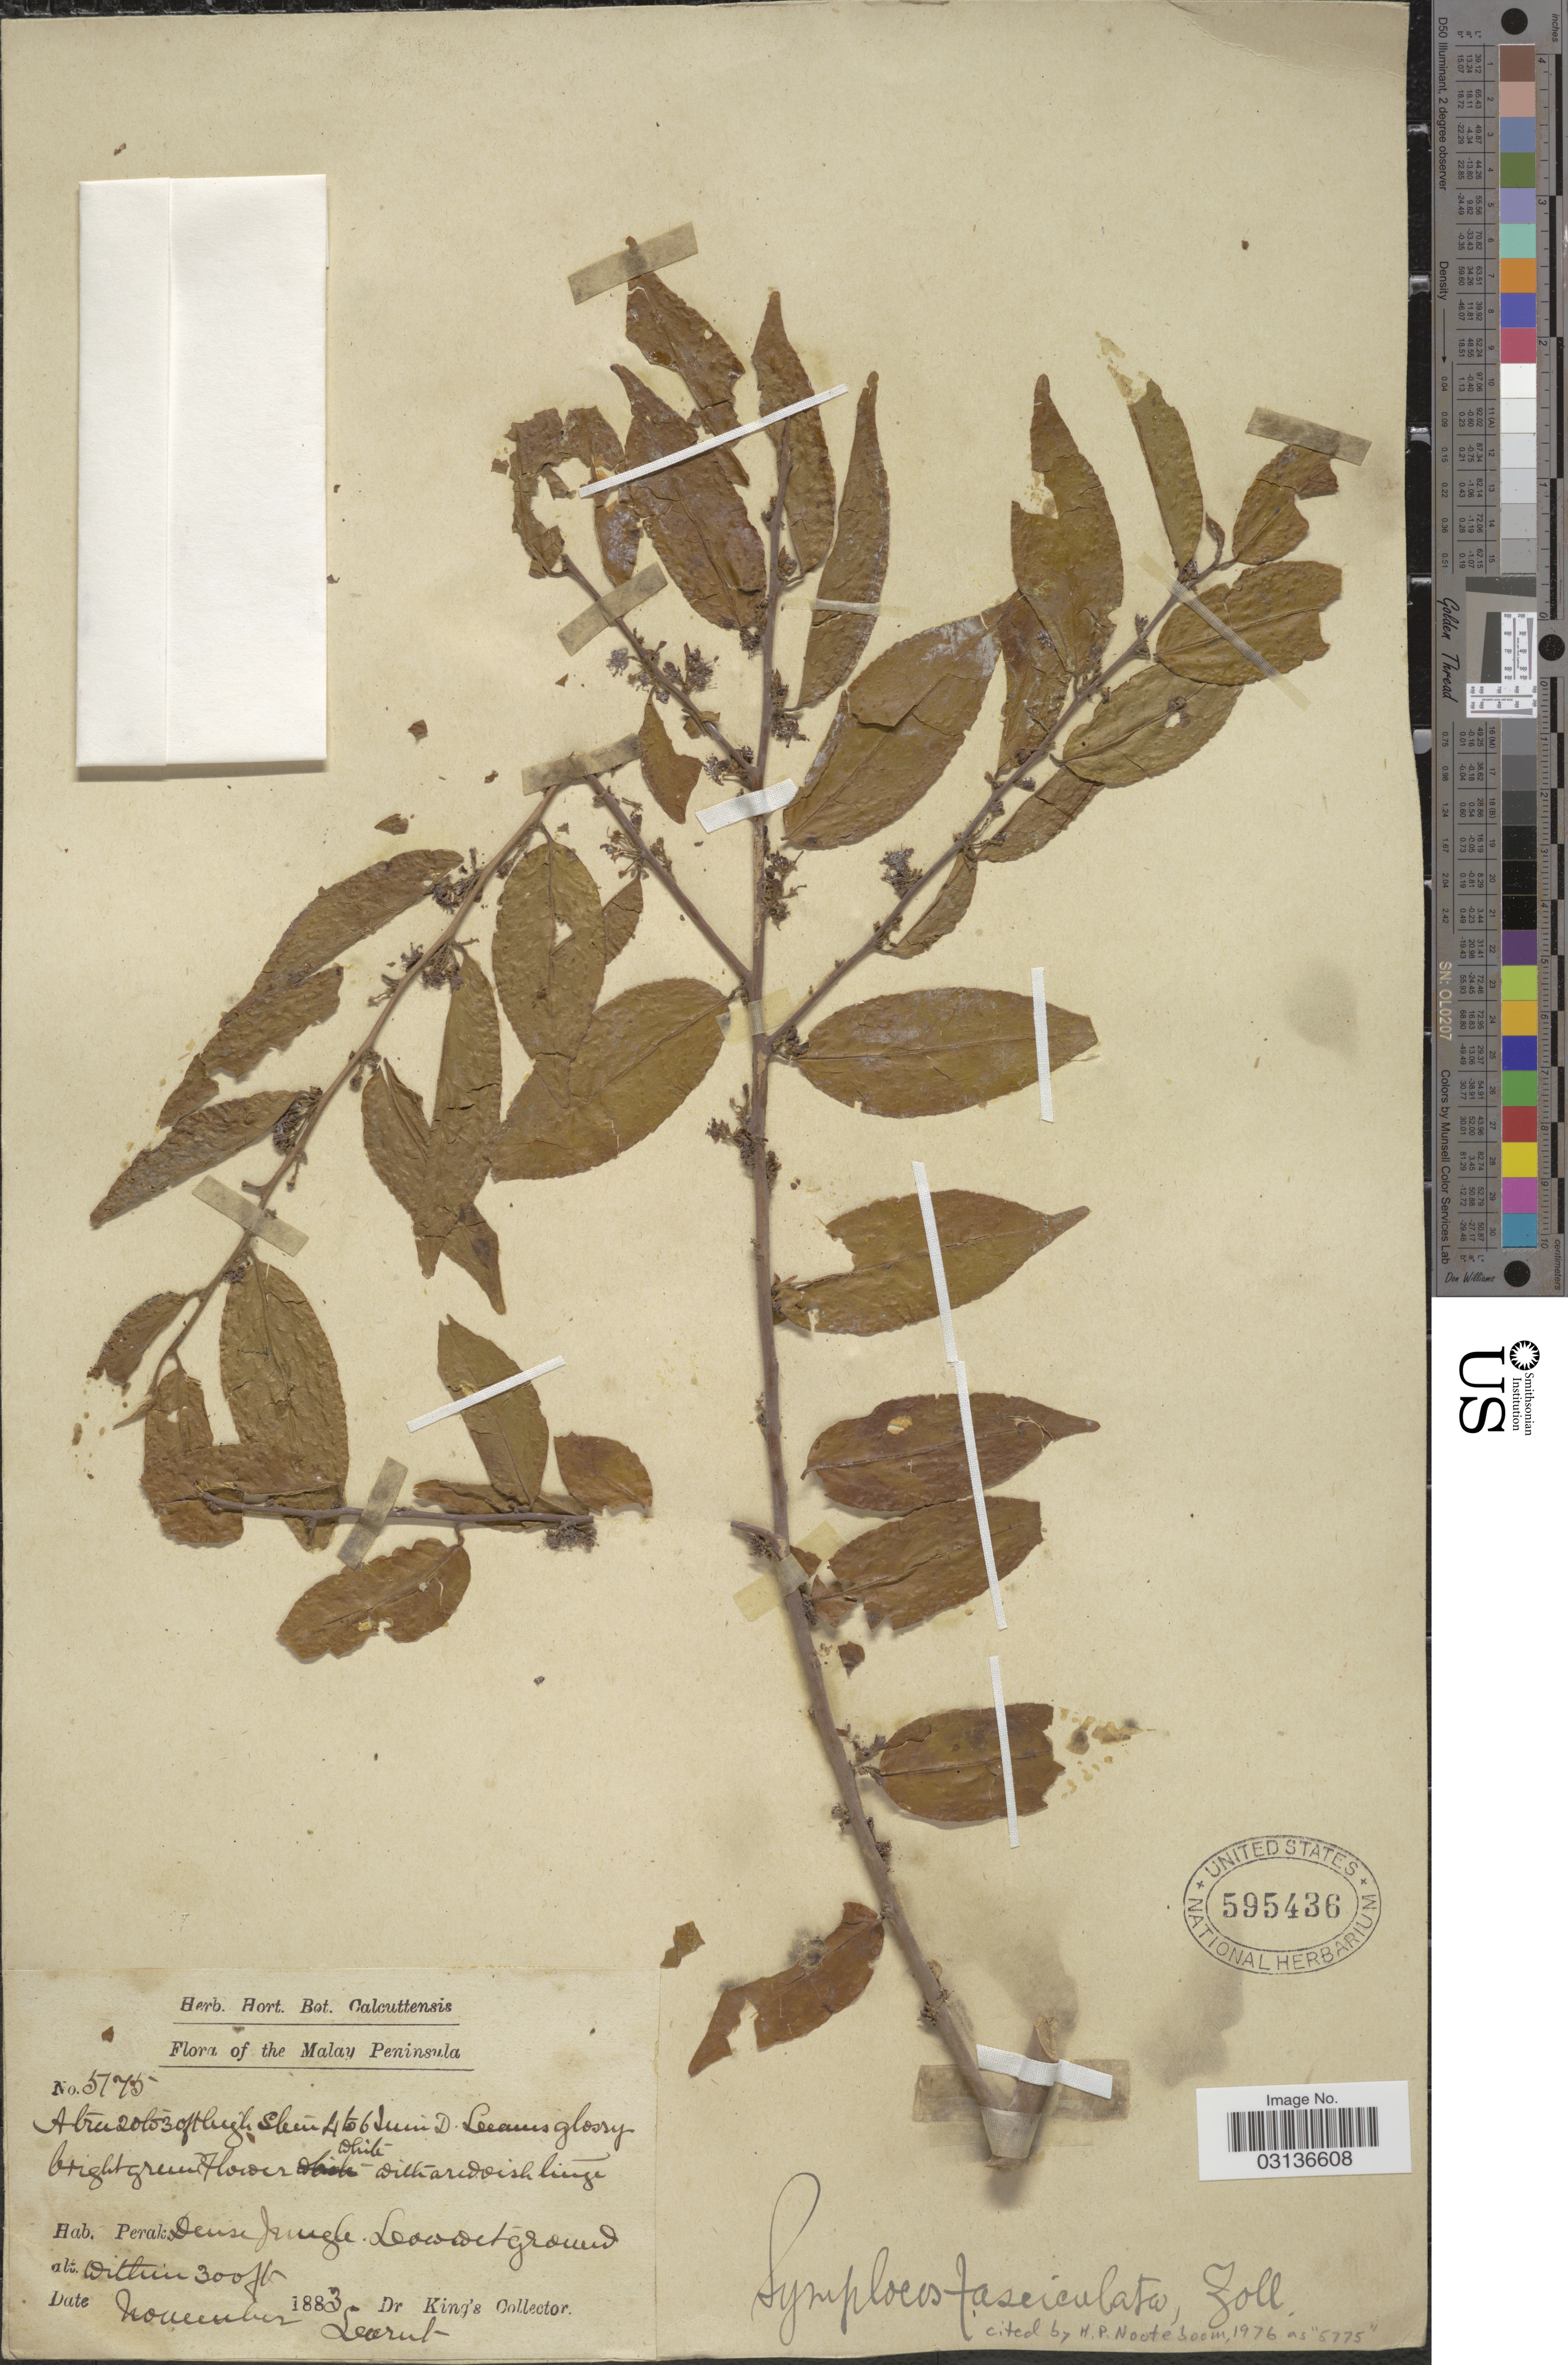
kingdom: Plantae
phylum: Tracheophyta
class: Magnoliopsida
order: Ericales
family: Symplocaceae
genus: Symplocos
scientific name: Symplocos fasciculata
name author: Zoll.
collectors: Dr. King's collector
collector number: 5775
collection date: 1883-11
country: Malaysia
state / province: Perak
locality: Malay Peninsula.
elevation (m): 91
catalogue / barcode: US 595436